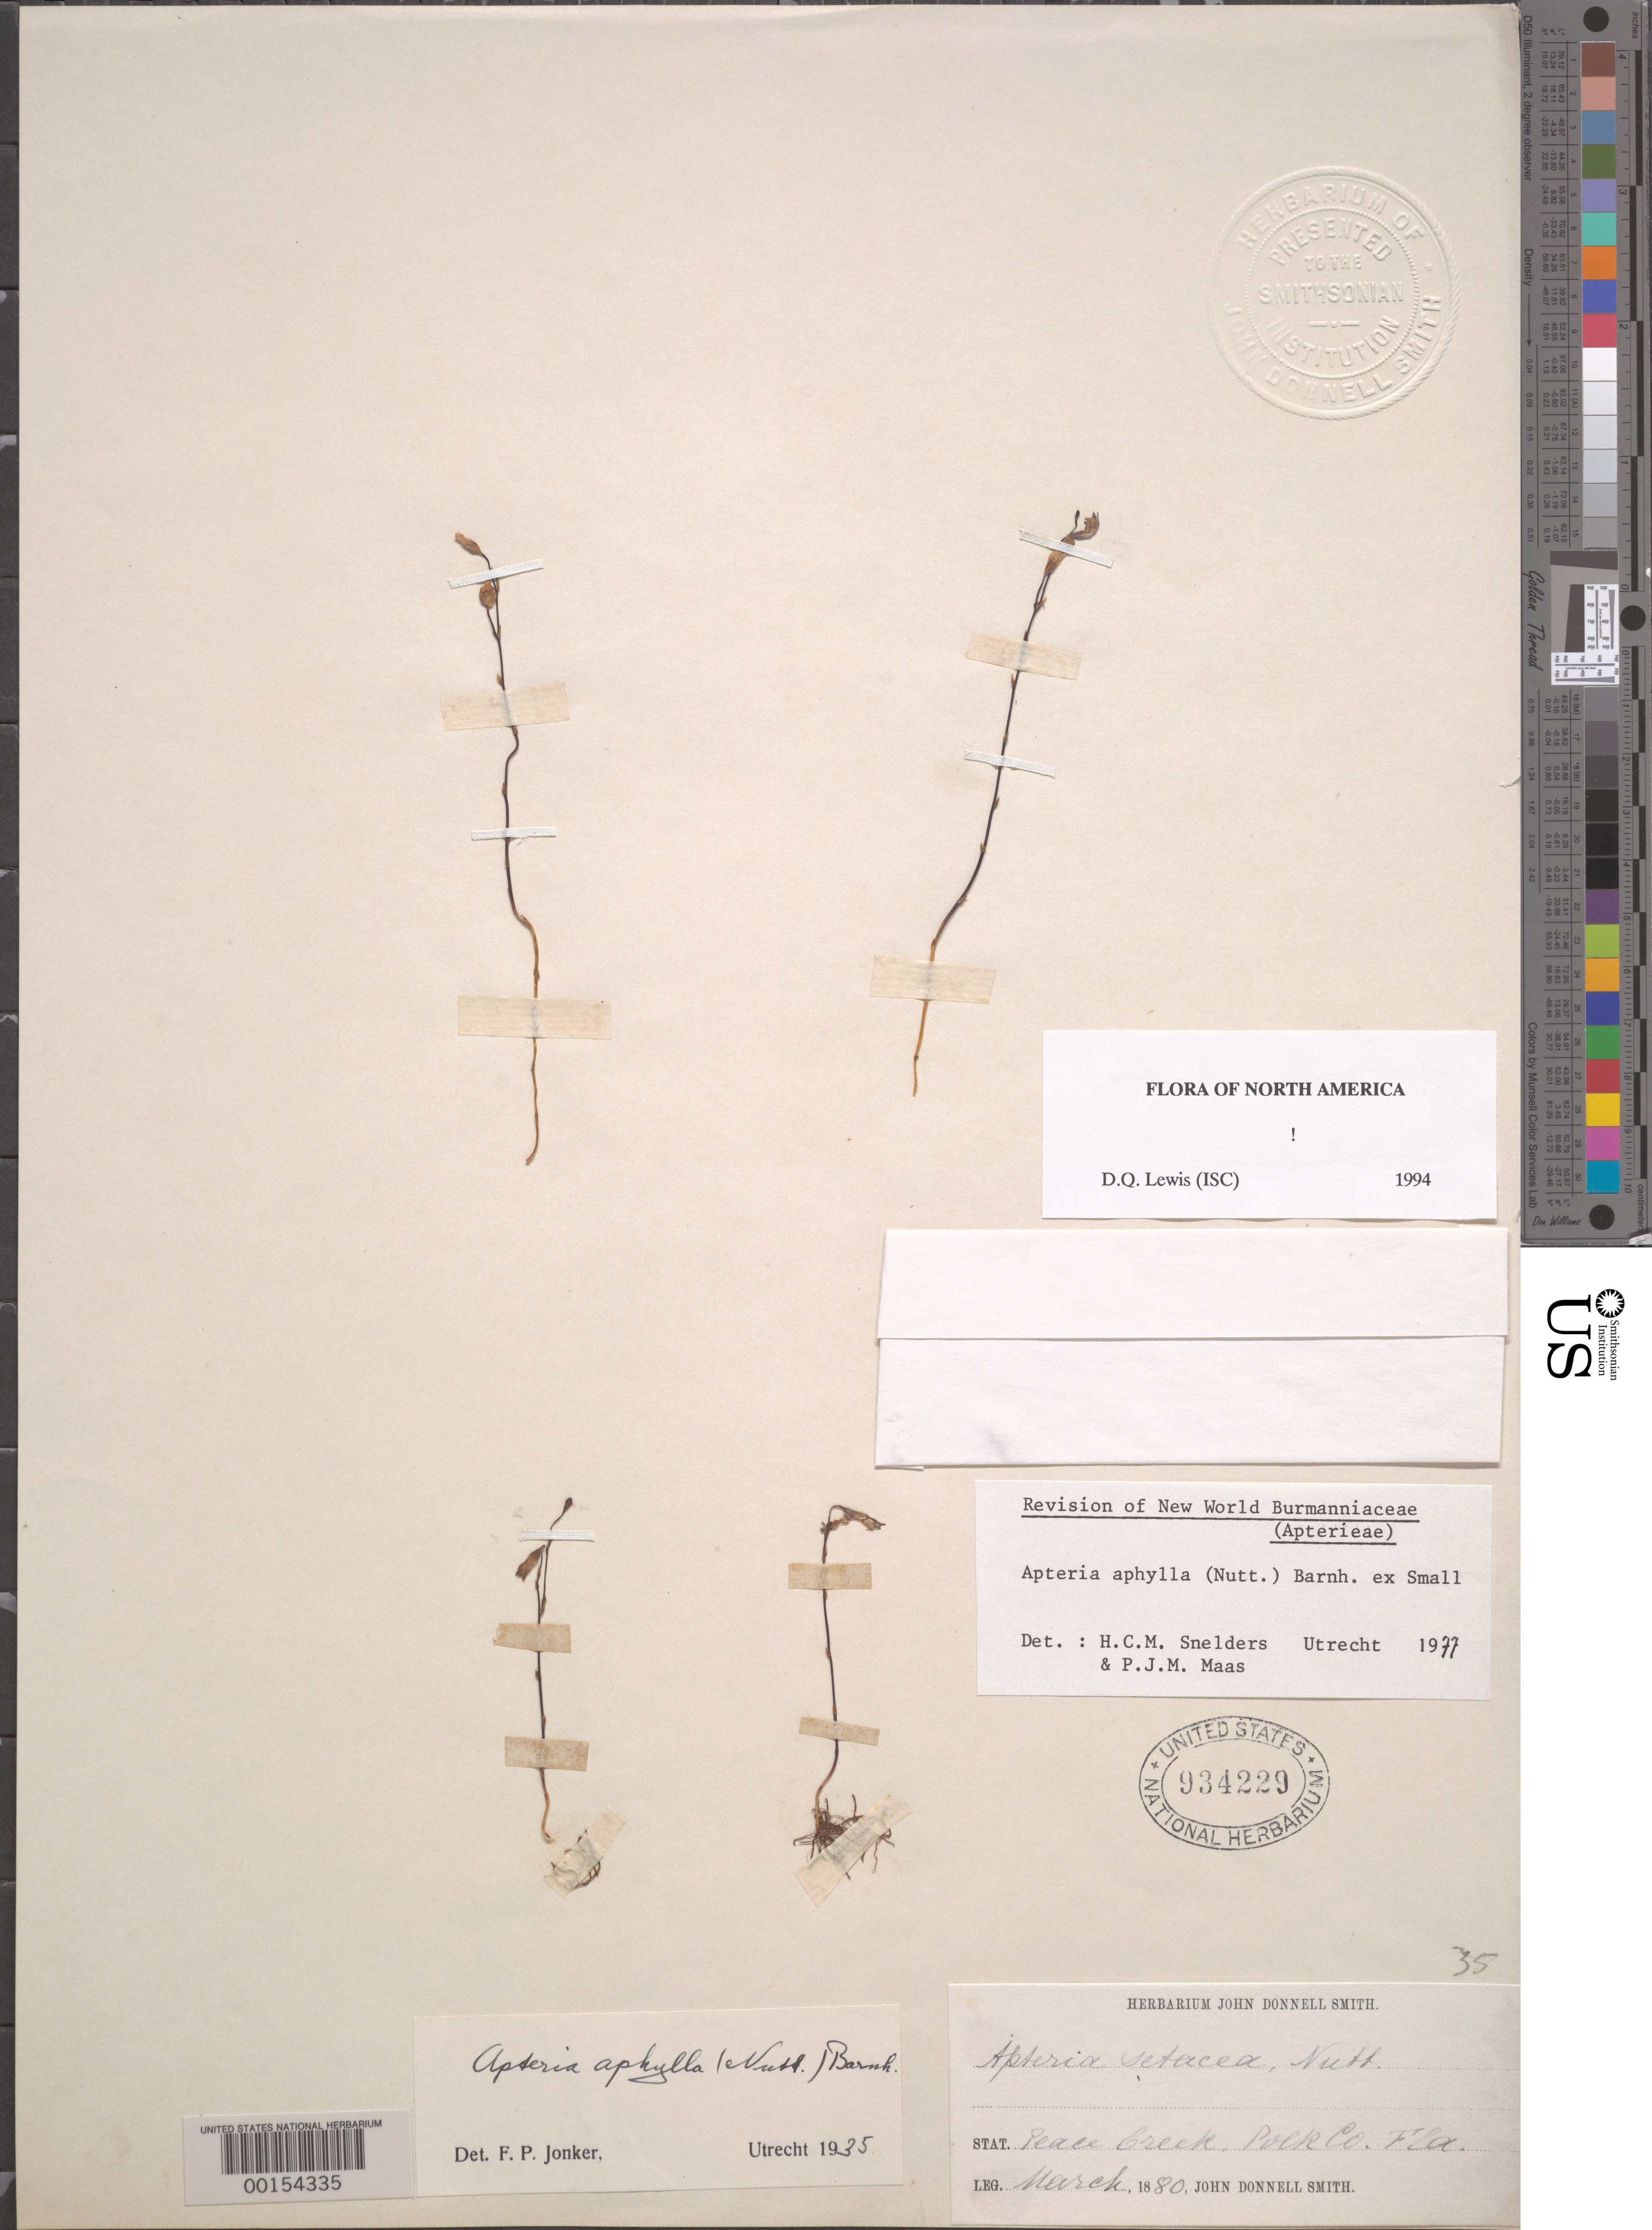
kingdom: Plantae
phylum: Tracheophyta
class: Liliopsida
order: Dioscoreales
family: Burmanniaceae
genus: Apteria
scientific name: Apteria aphylla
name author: (Nutt.) Barnhart ex Small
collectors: J. Donnell Smith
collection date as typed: Mar 1880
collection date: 1880-03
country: United States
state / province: Florida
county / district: Polk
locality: Peace creek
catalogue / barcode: US 934229